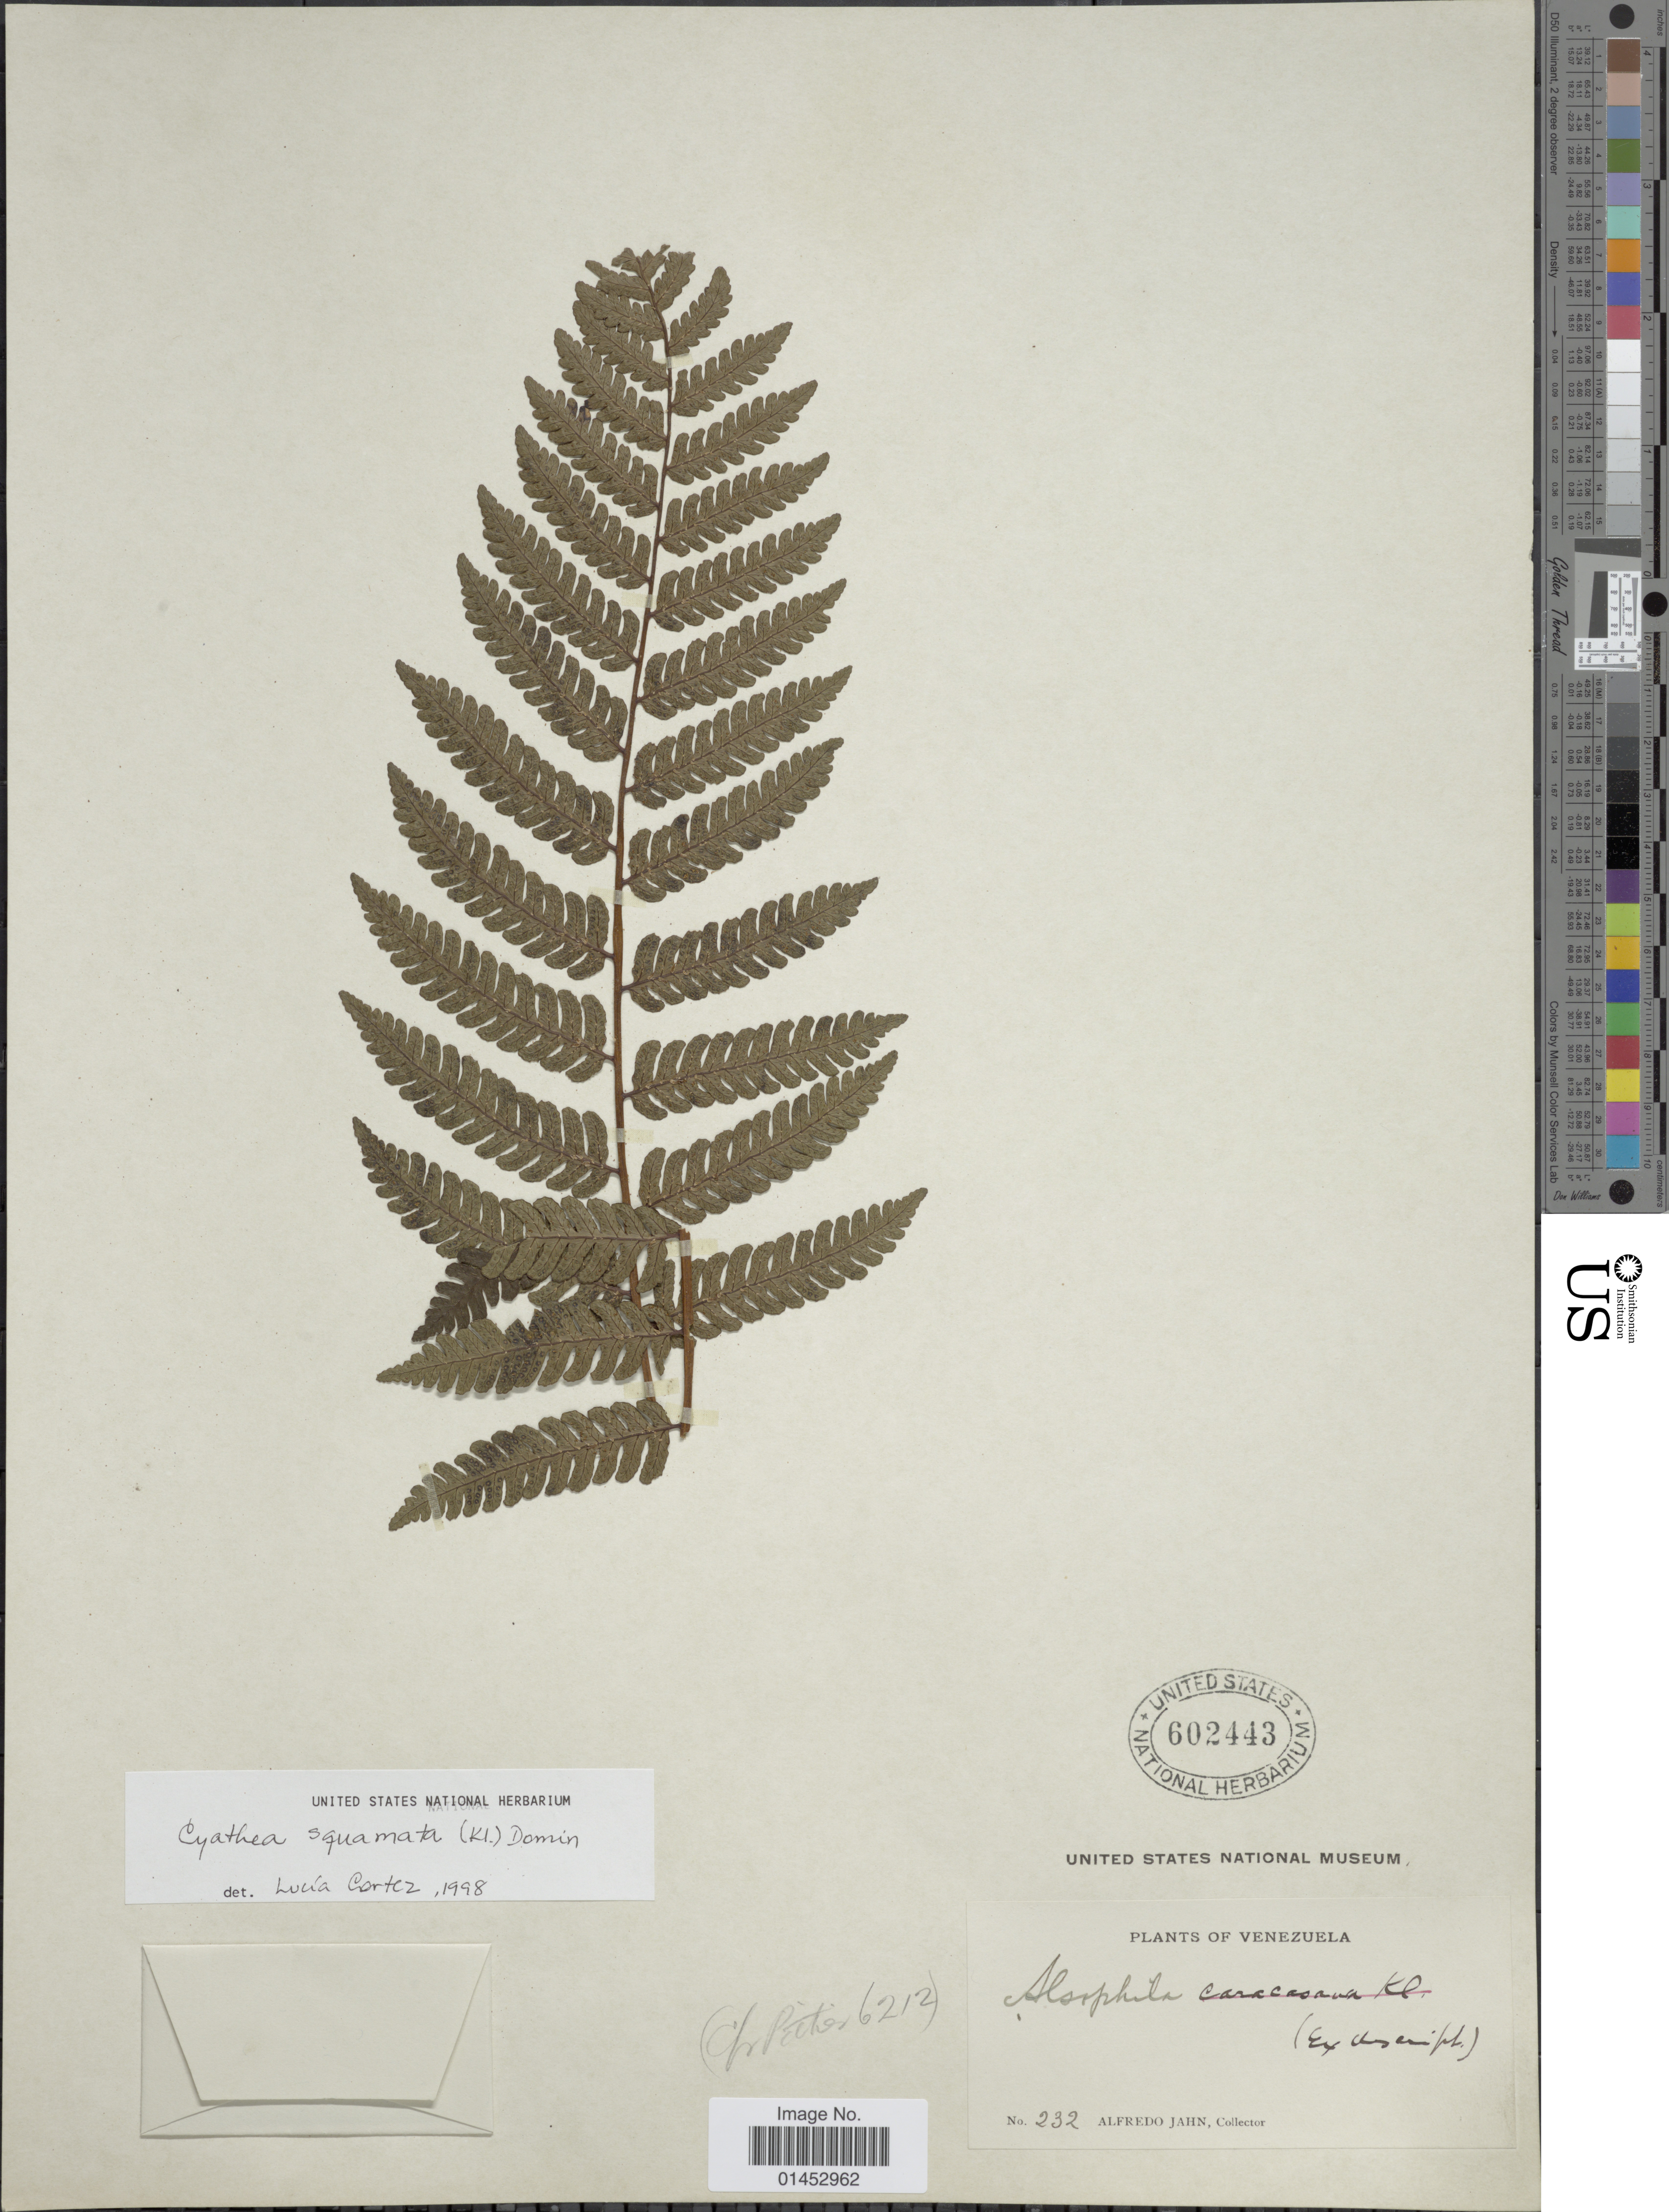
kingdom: Plantae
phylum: Tracheophyta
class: Polypodiopsida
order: Cyatheales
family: Cyatheaceae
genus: Cyathea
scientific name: Cyathea squamata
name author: (Klotzsch) Domin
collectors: A. Jahn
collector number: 232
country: Venezuela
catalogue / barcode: US 602443